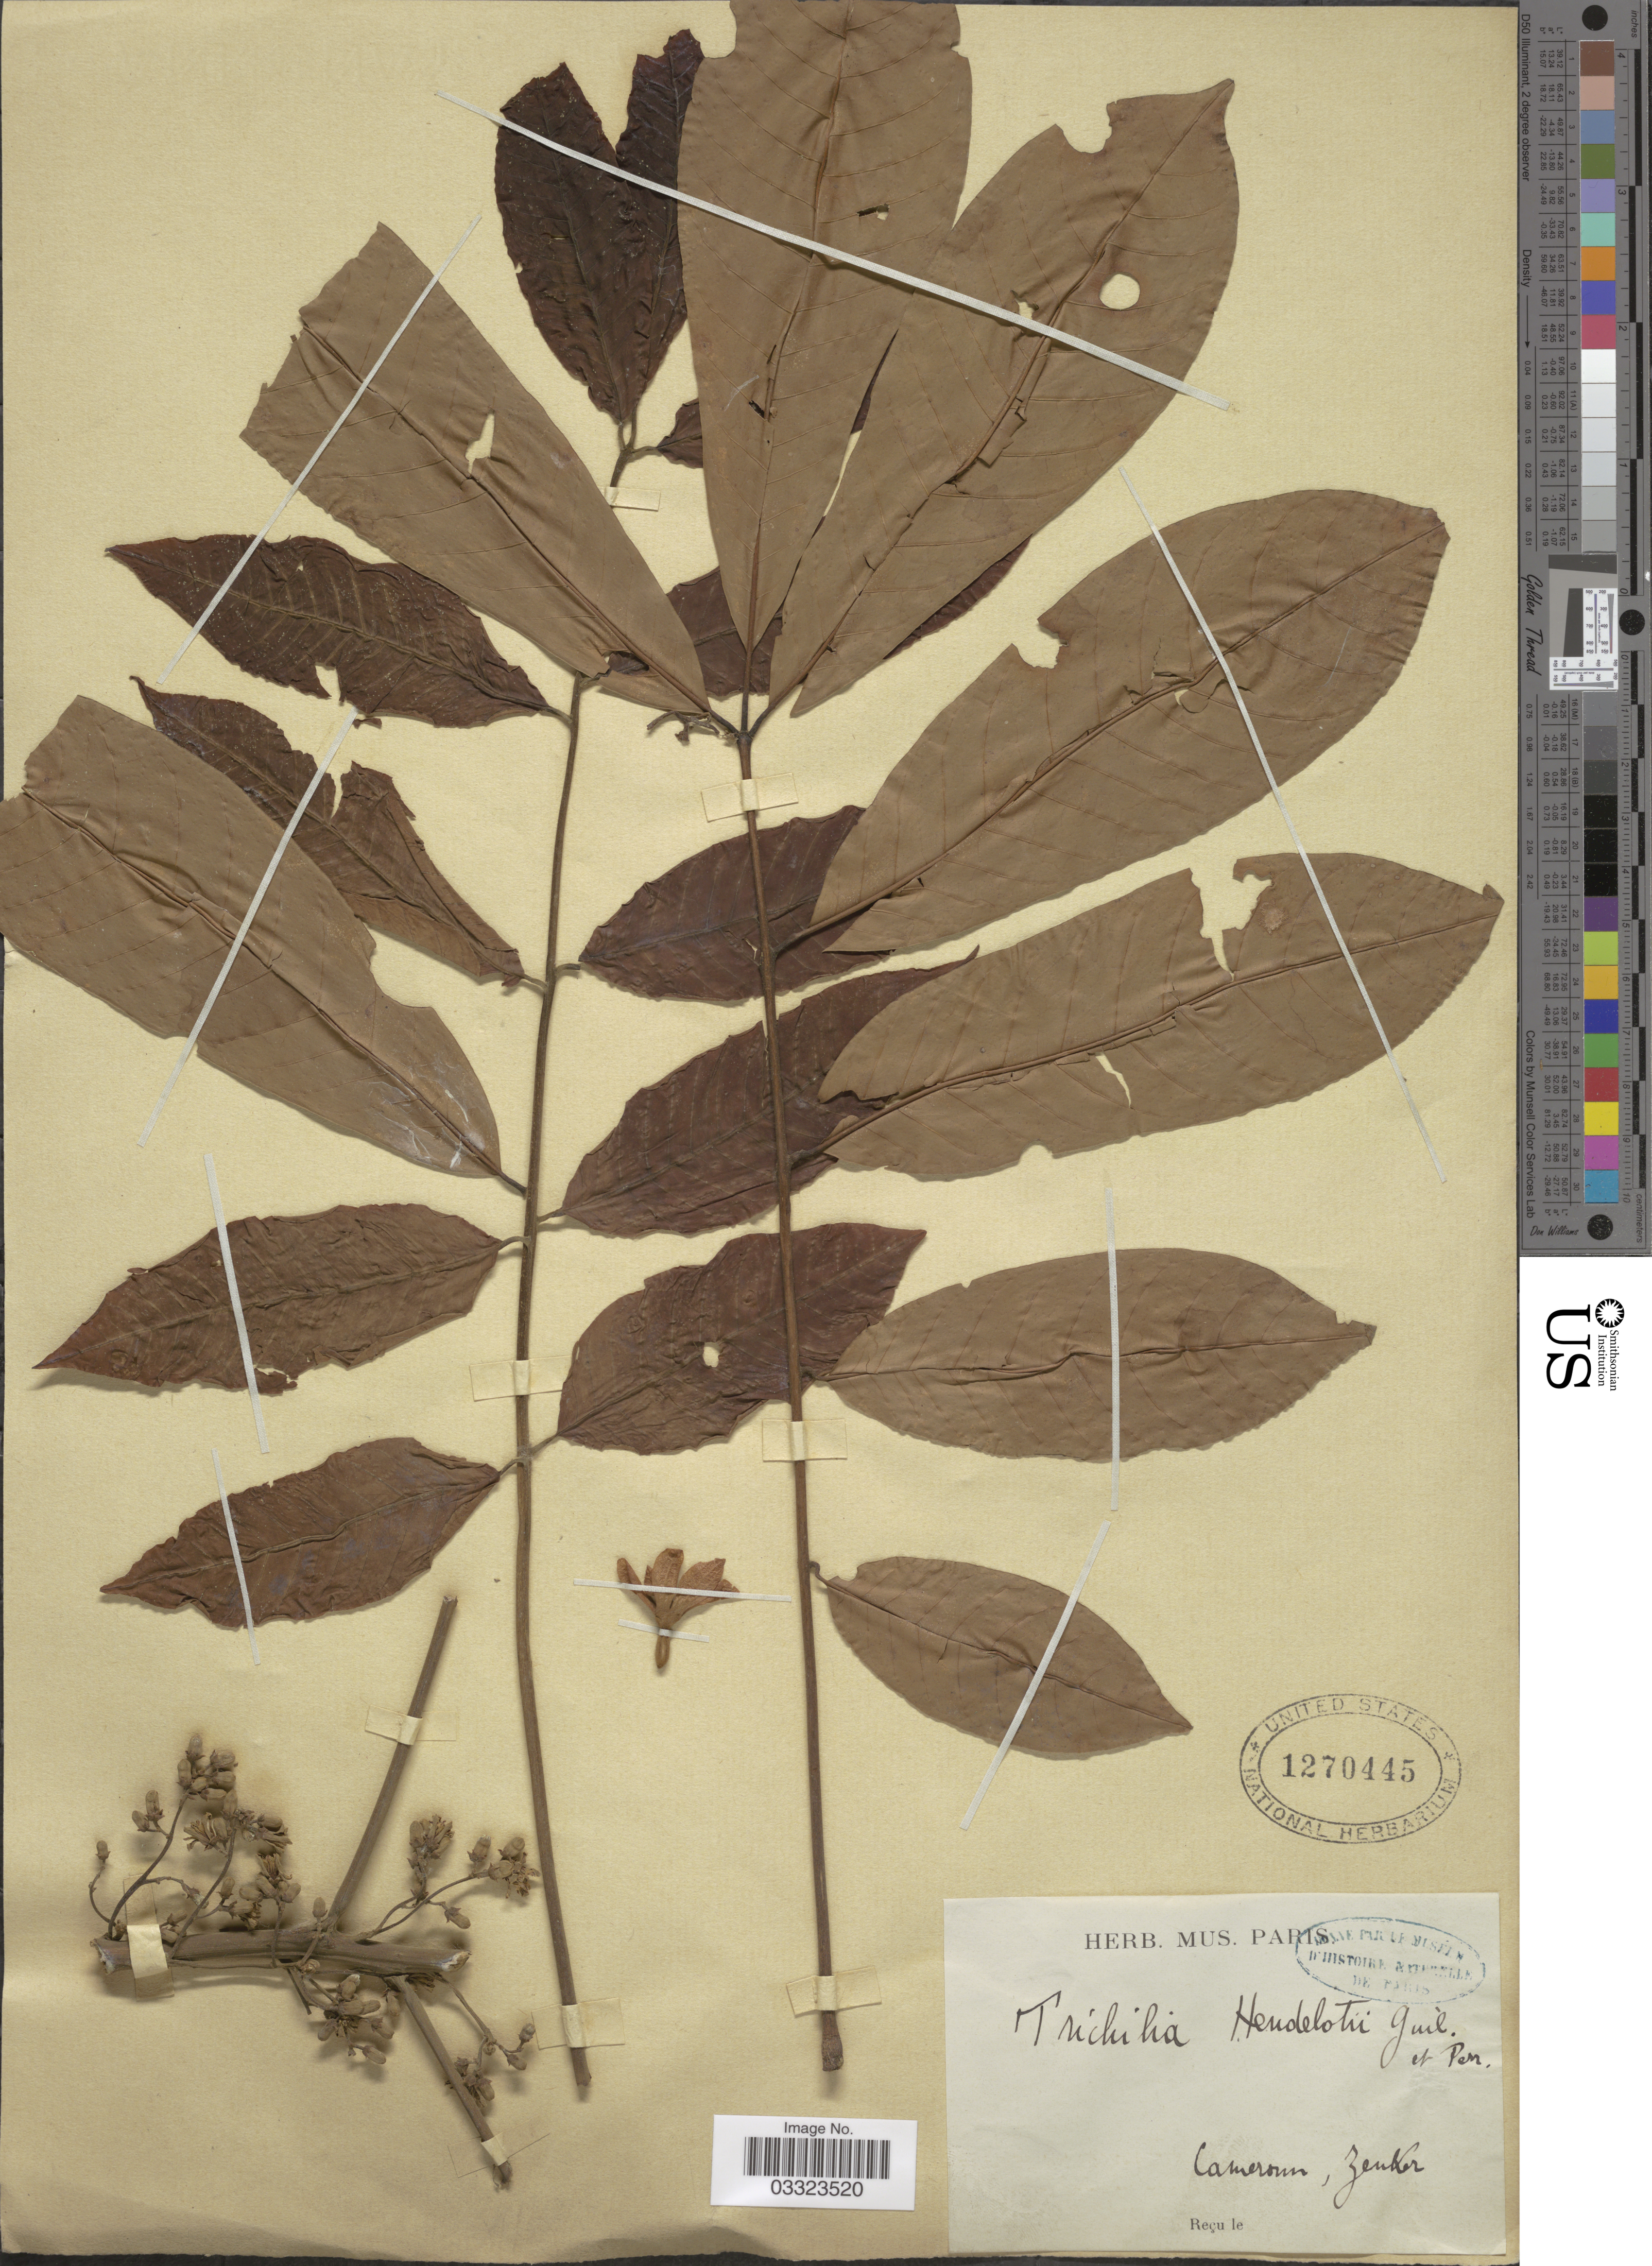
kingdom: Plantae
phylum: Tracheophyta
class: Magnoliopsida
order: Sapindales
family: Meliaceae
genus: Trichilia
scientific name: Trichilia heudelotii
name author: Planch. ex Oliv.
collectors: Zenker, --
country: Cameroon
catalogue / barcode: US 1270445